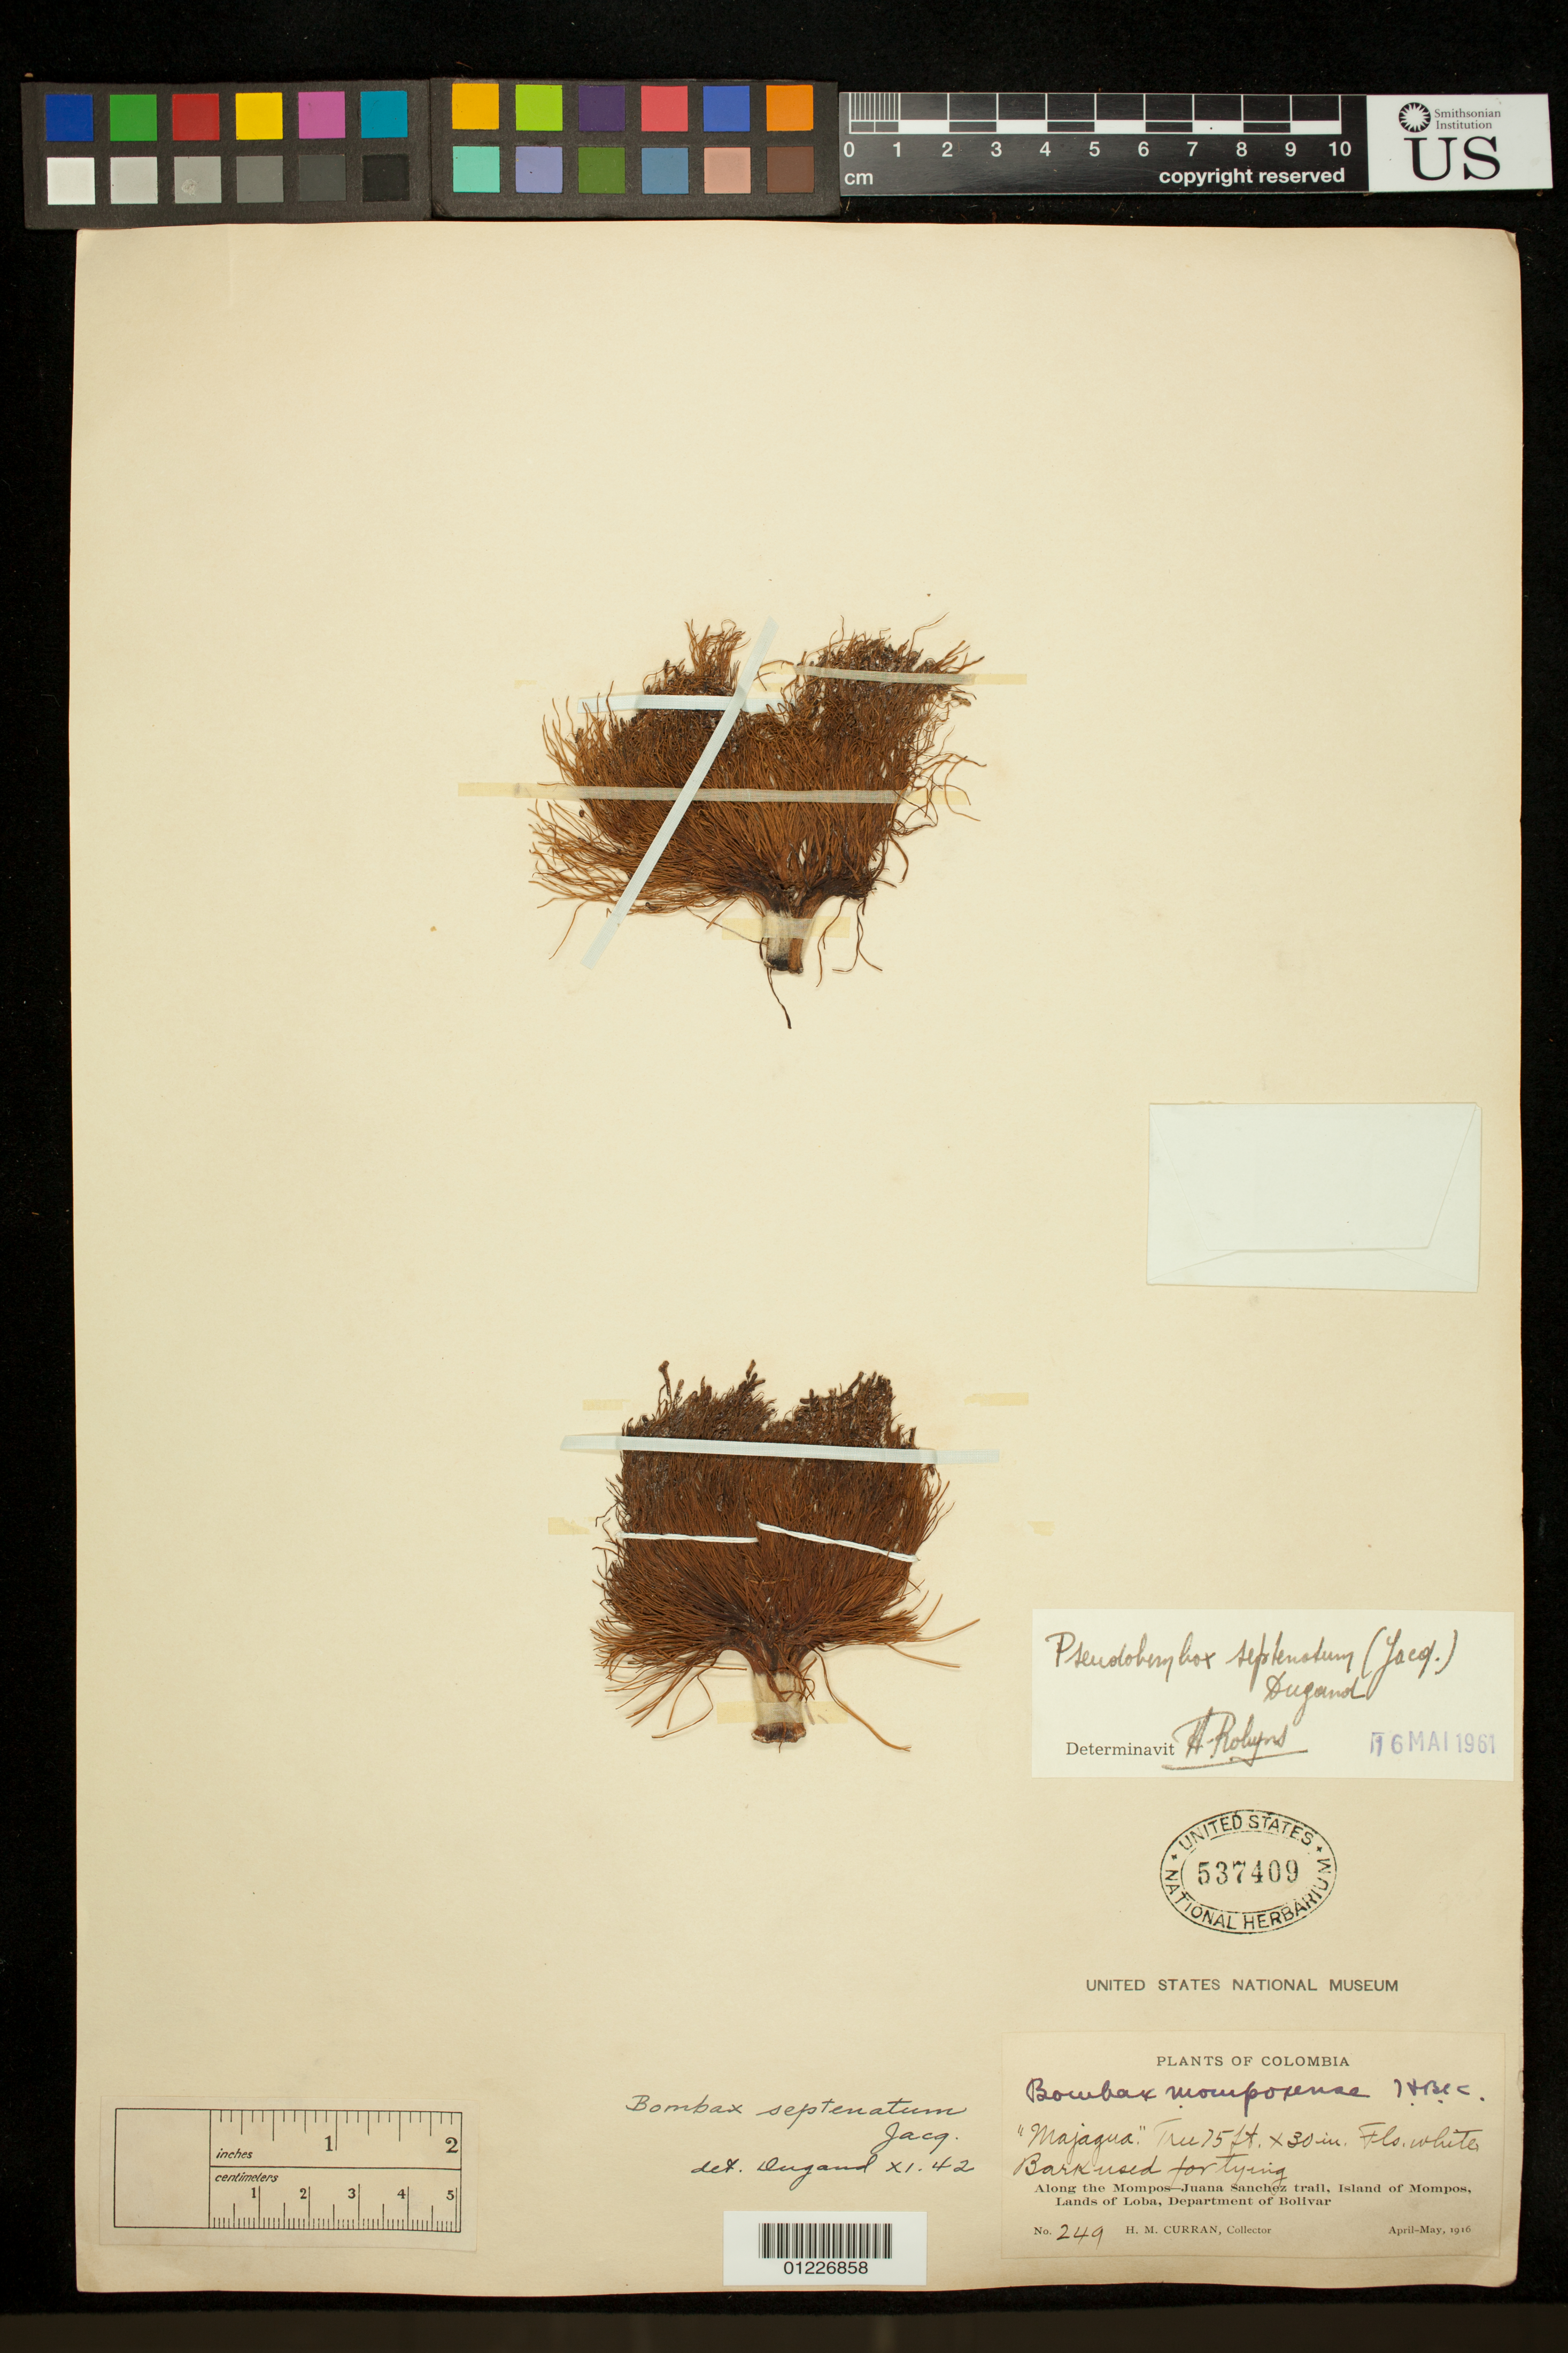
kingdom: Plantae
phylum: Tracheophyta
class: Magnoliopsida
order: Malvales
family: Malvaceae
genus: Pseudobombax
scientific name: Pseudobombax septenatum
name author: (Jacq.) Dugand G.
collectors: H. M. Curran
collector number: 249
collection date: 1916-04/1916-05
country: Colombia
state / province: Bolívar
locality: Along the Mompos-Juana Sanchez trail, Island of Mompos, Lands of Loba, Dept. of Bolivar.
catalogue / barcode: US 537409